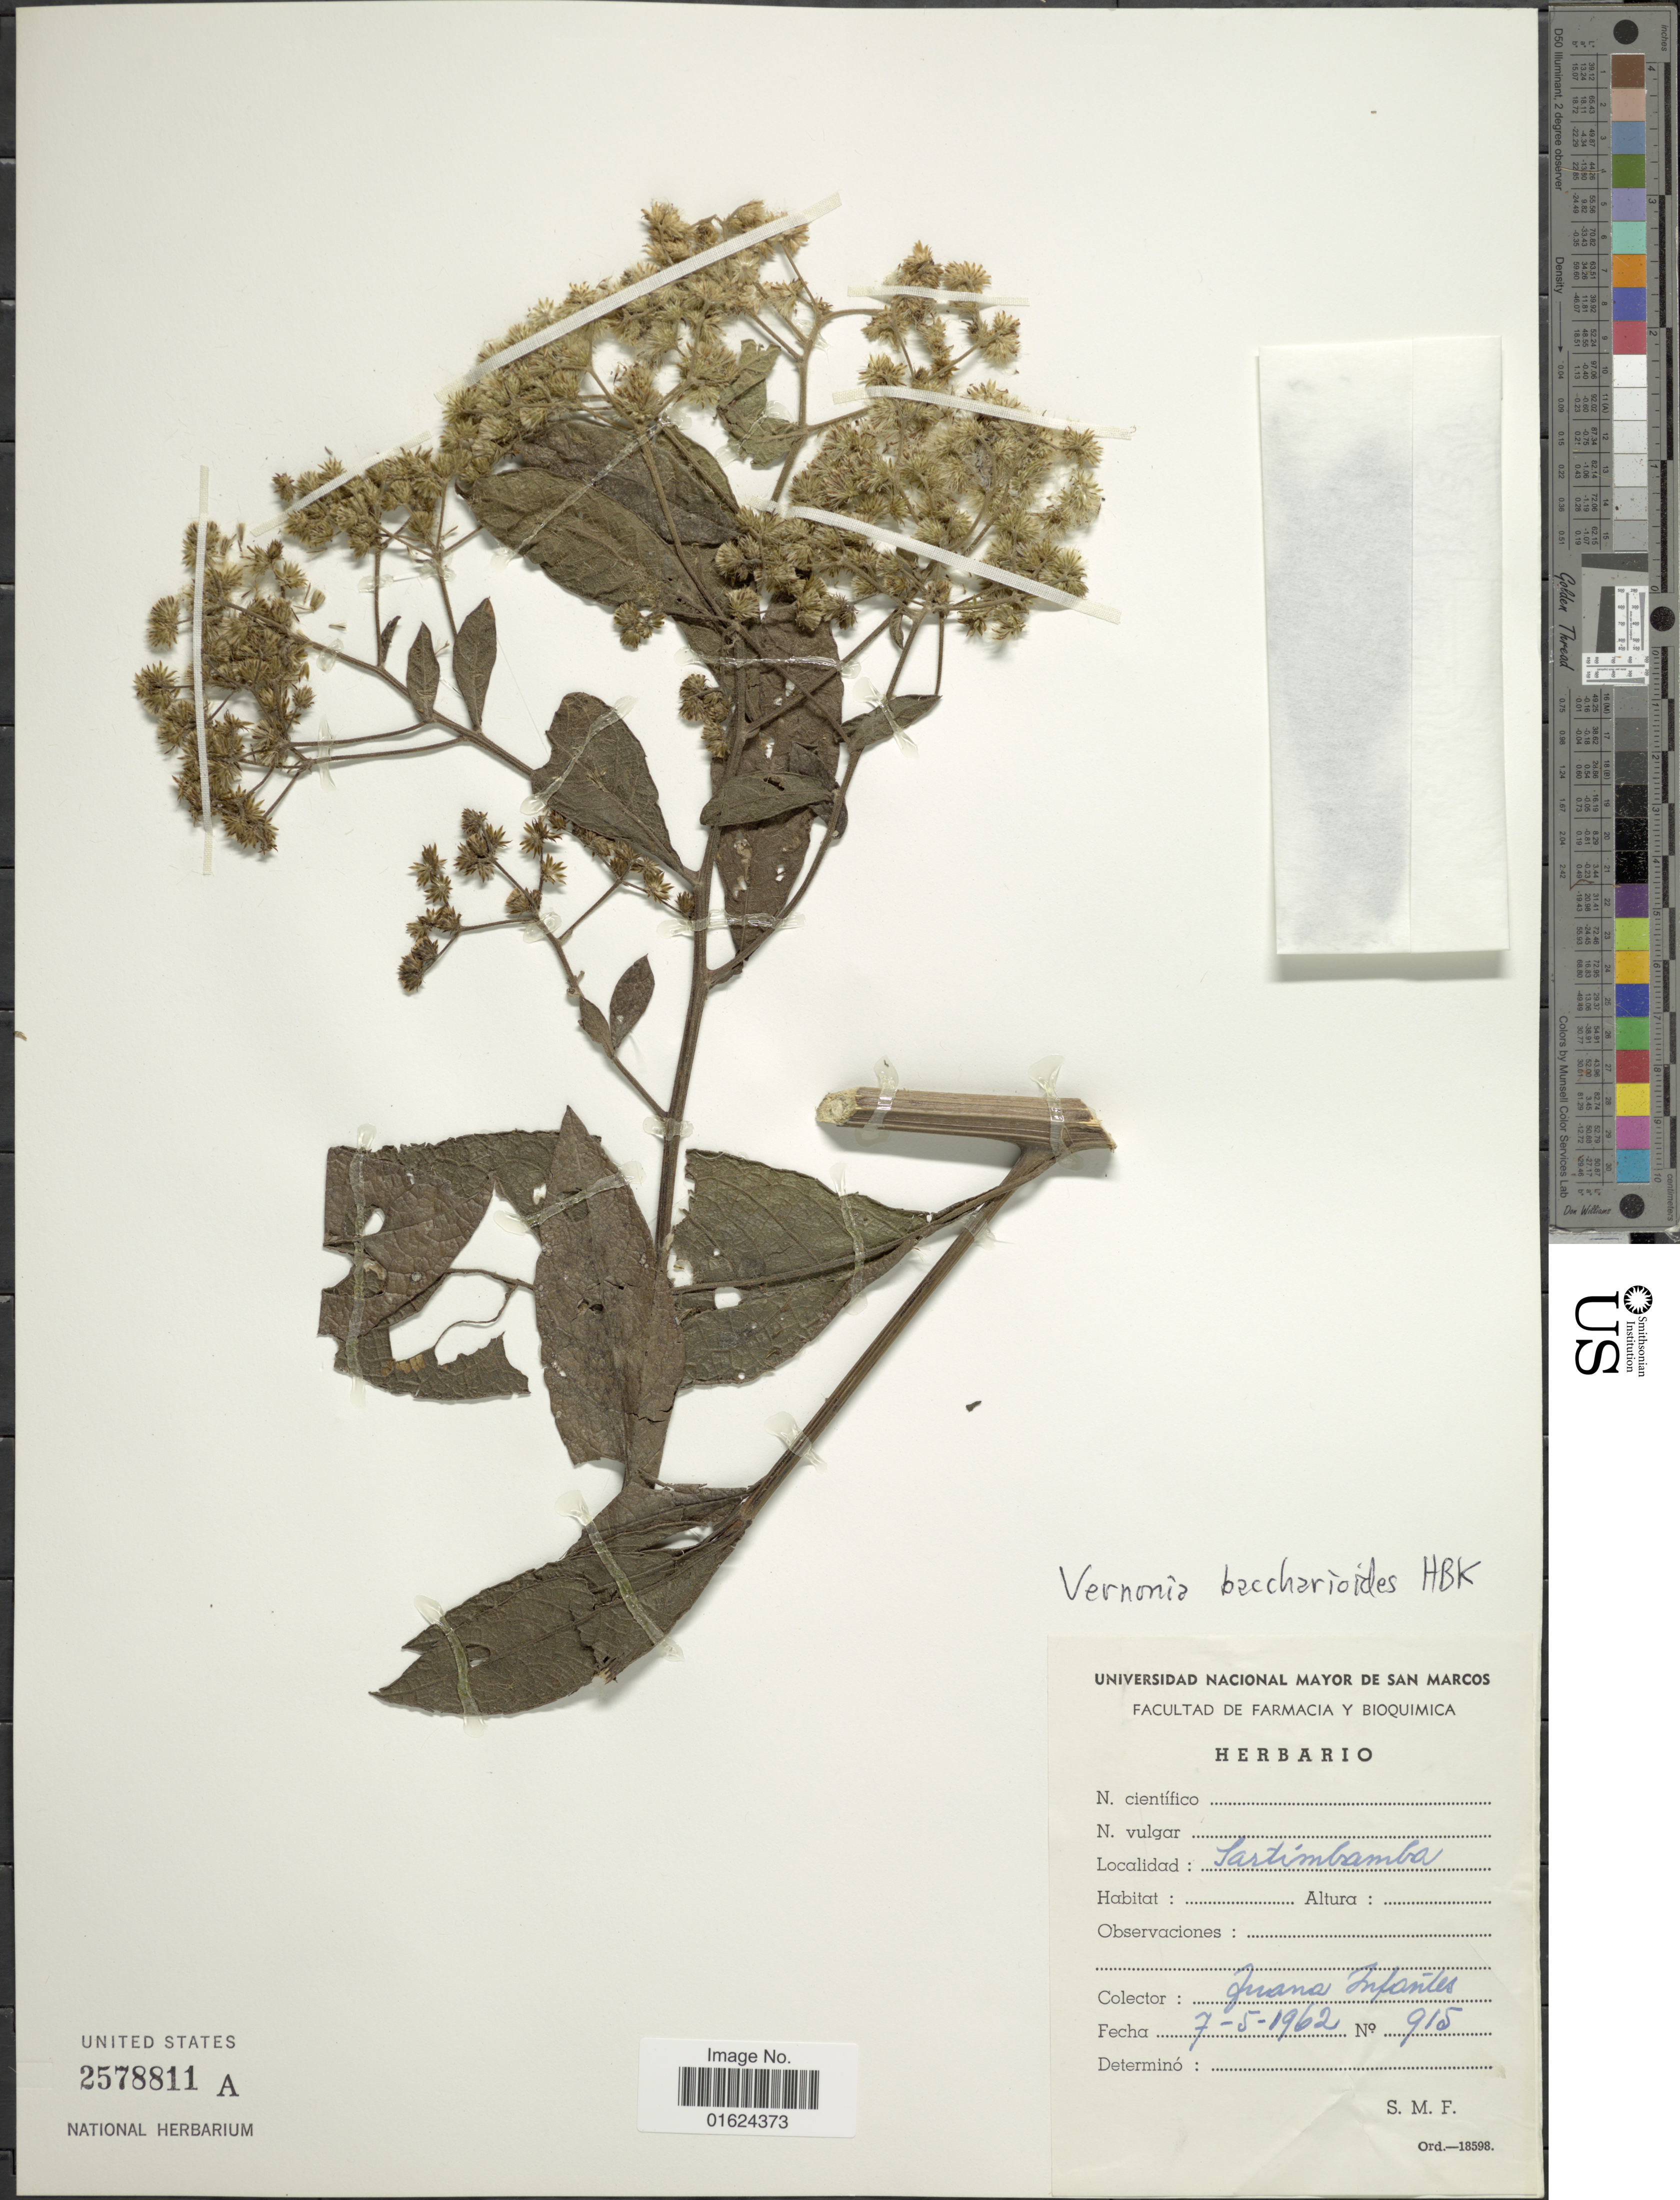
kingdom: Plantae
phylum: Tracheophyta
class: Magnoliopsida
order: Asterales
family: Asteraceae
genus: Vernonanthura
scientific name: Vernonanthura patens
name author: (Kunth) H. Rob.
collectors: J. Infantes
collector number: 915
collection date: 1962-05-07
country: Peru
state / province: La Libertad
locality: Sartimbamba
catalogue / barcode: US 2578811A